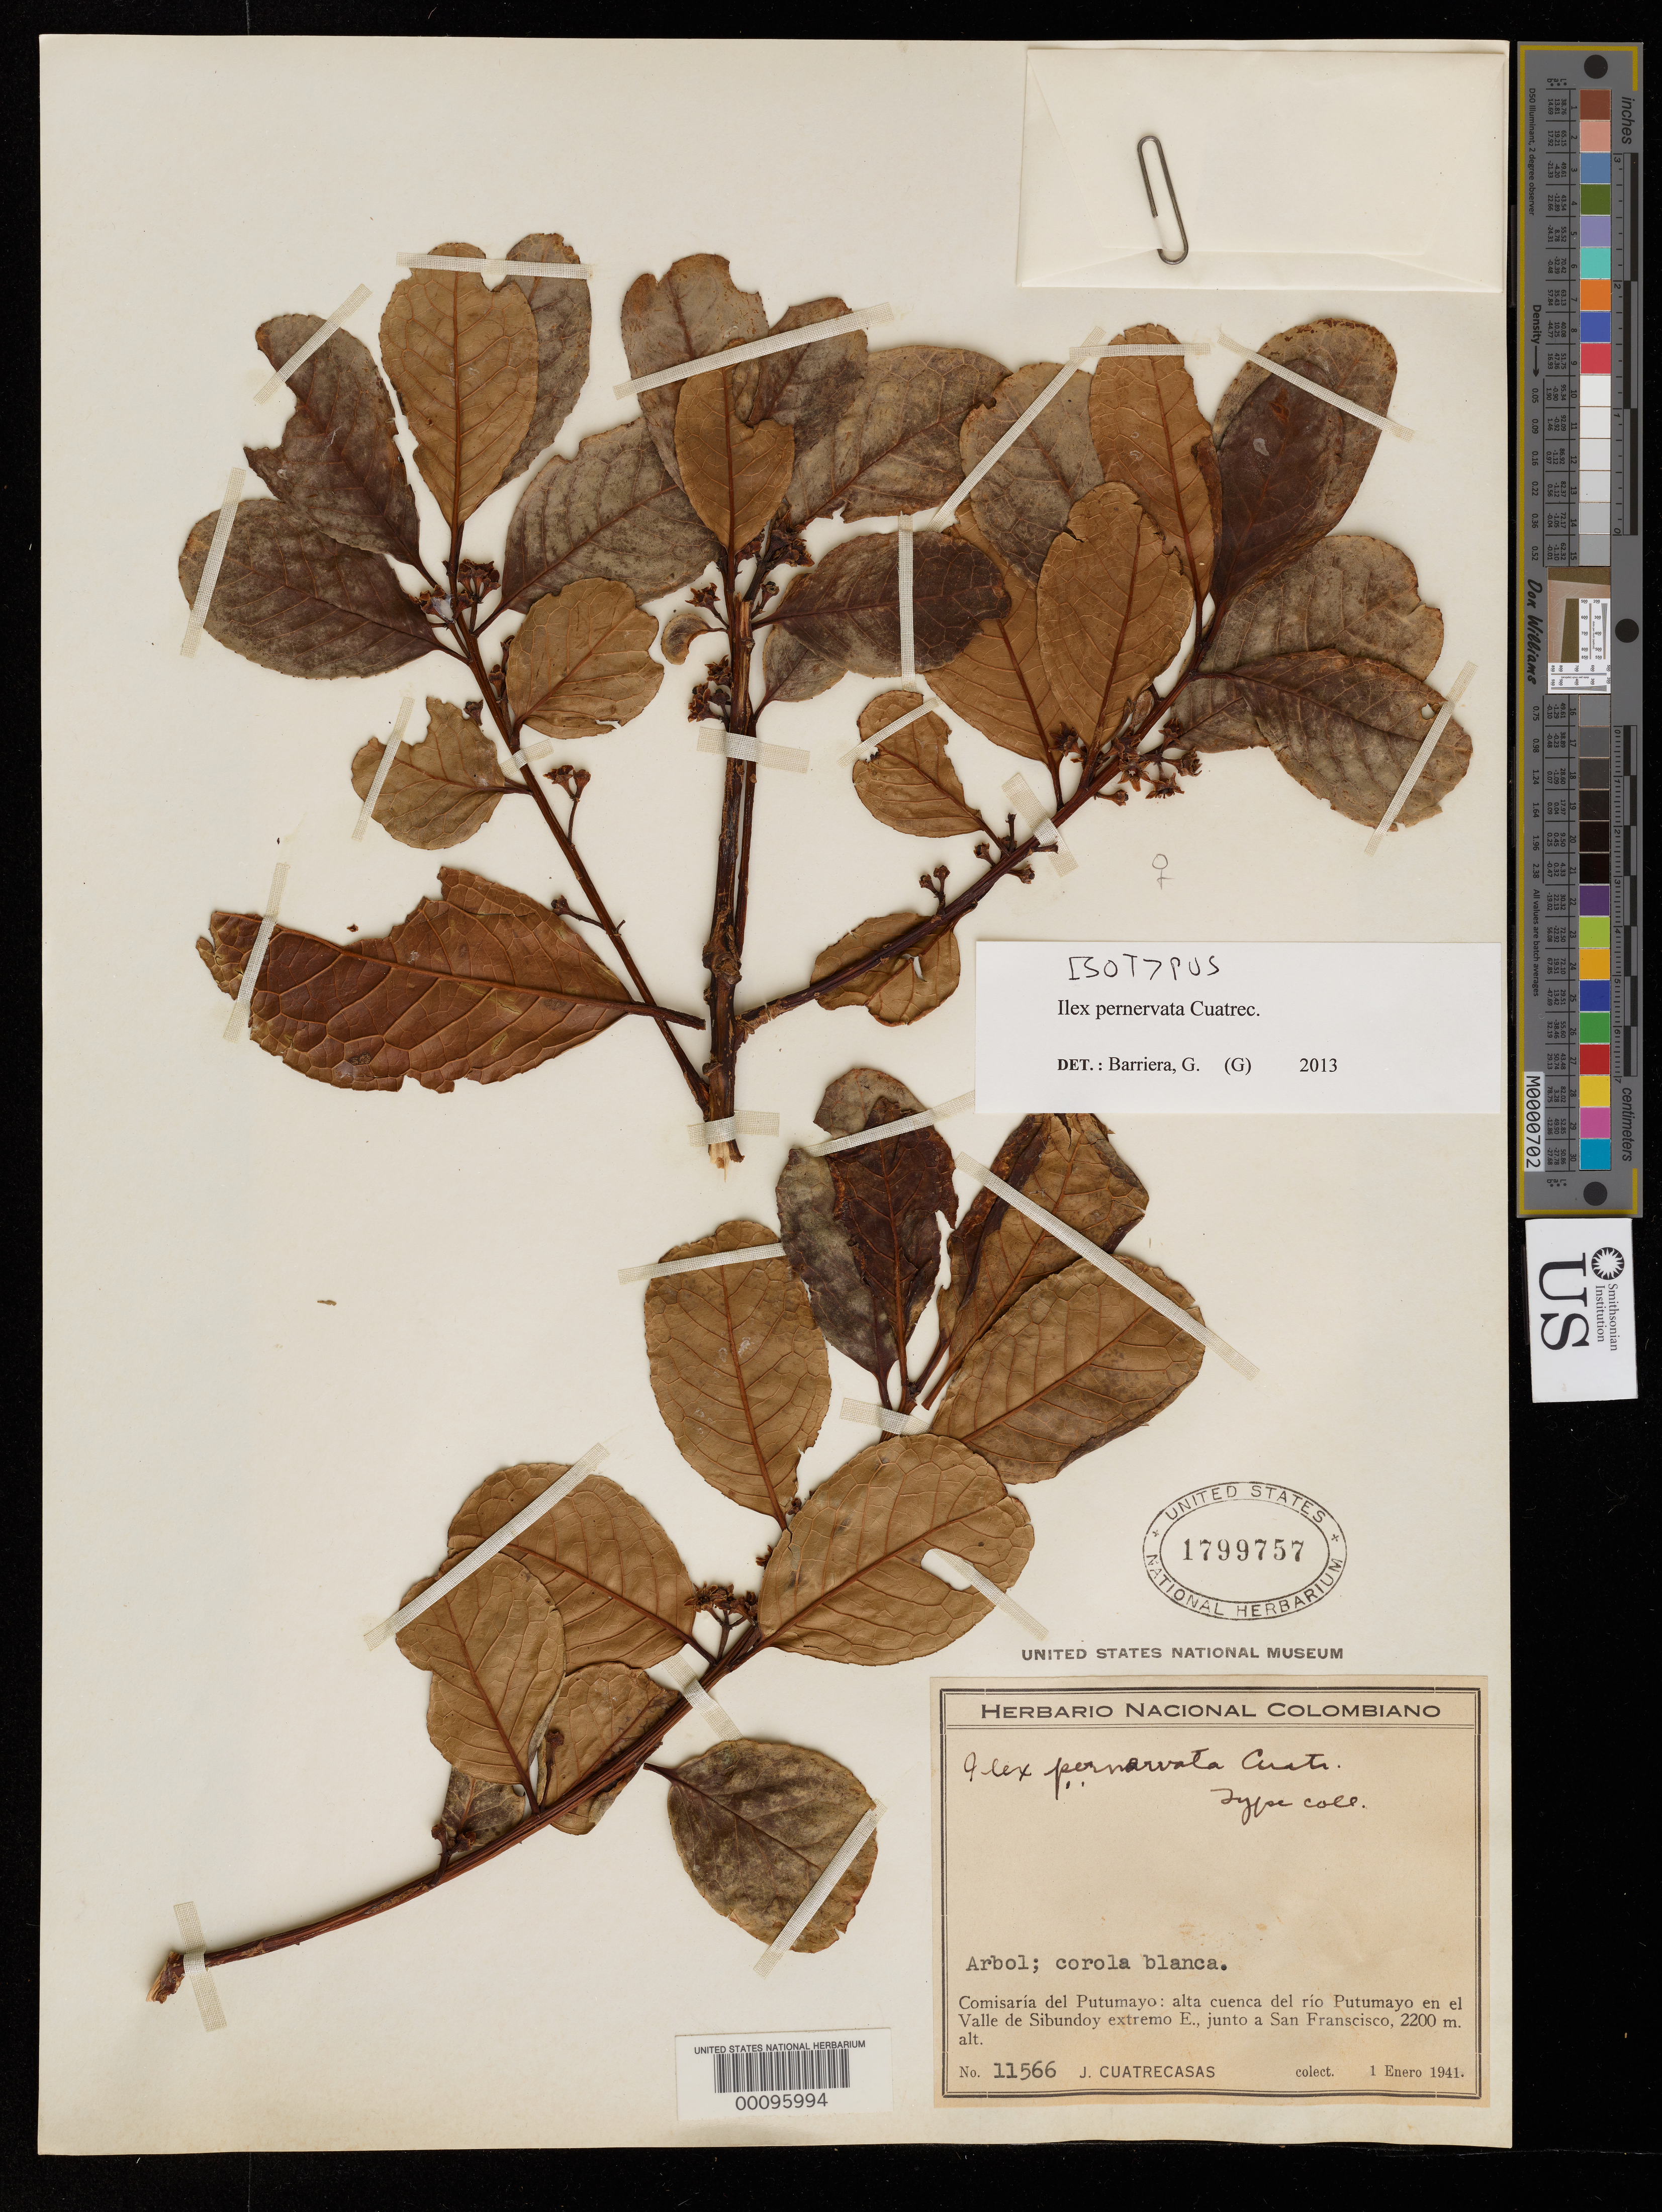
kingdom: Plantae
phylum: Tracheophyta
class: Magnoliopsida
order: Aquifoliales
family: Aquifoliaceae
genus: Ilex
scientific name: Ilex pernervata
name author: Cuatrec.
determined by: Barriera, Gabrielle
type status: Isotype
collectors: J. Cuatrecasas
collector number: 11566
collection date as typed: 01 Jan 1941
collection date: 1941-01-01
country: Colombia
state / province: Putumayo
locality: Valle de Sibundoy.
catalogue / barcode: US 1799757